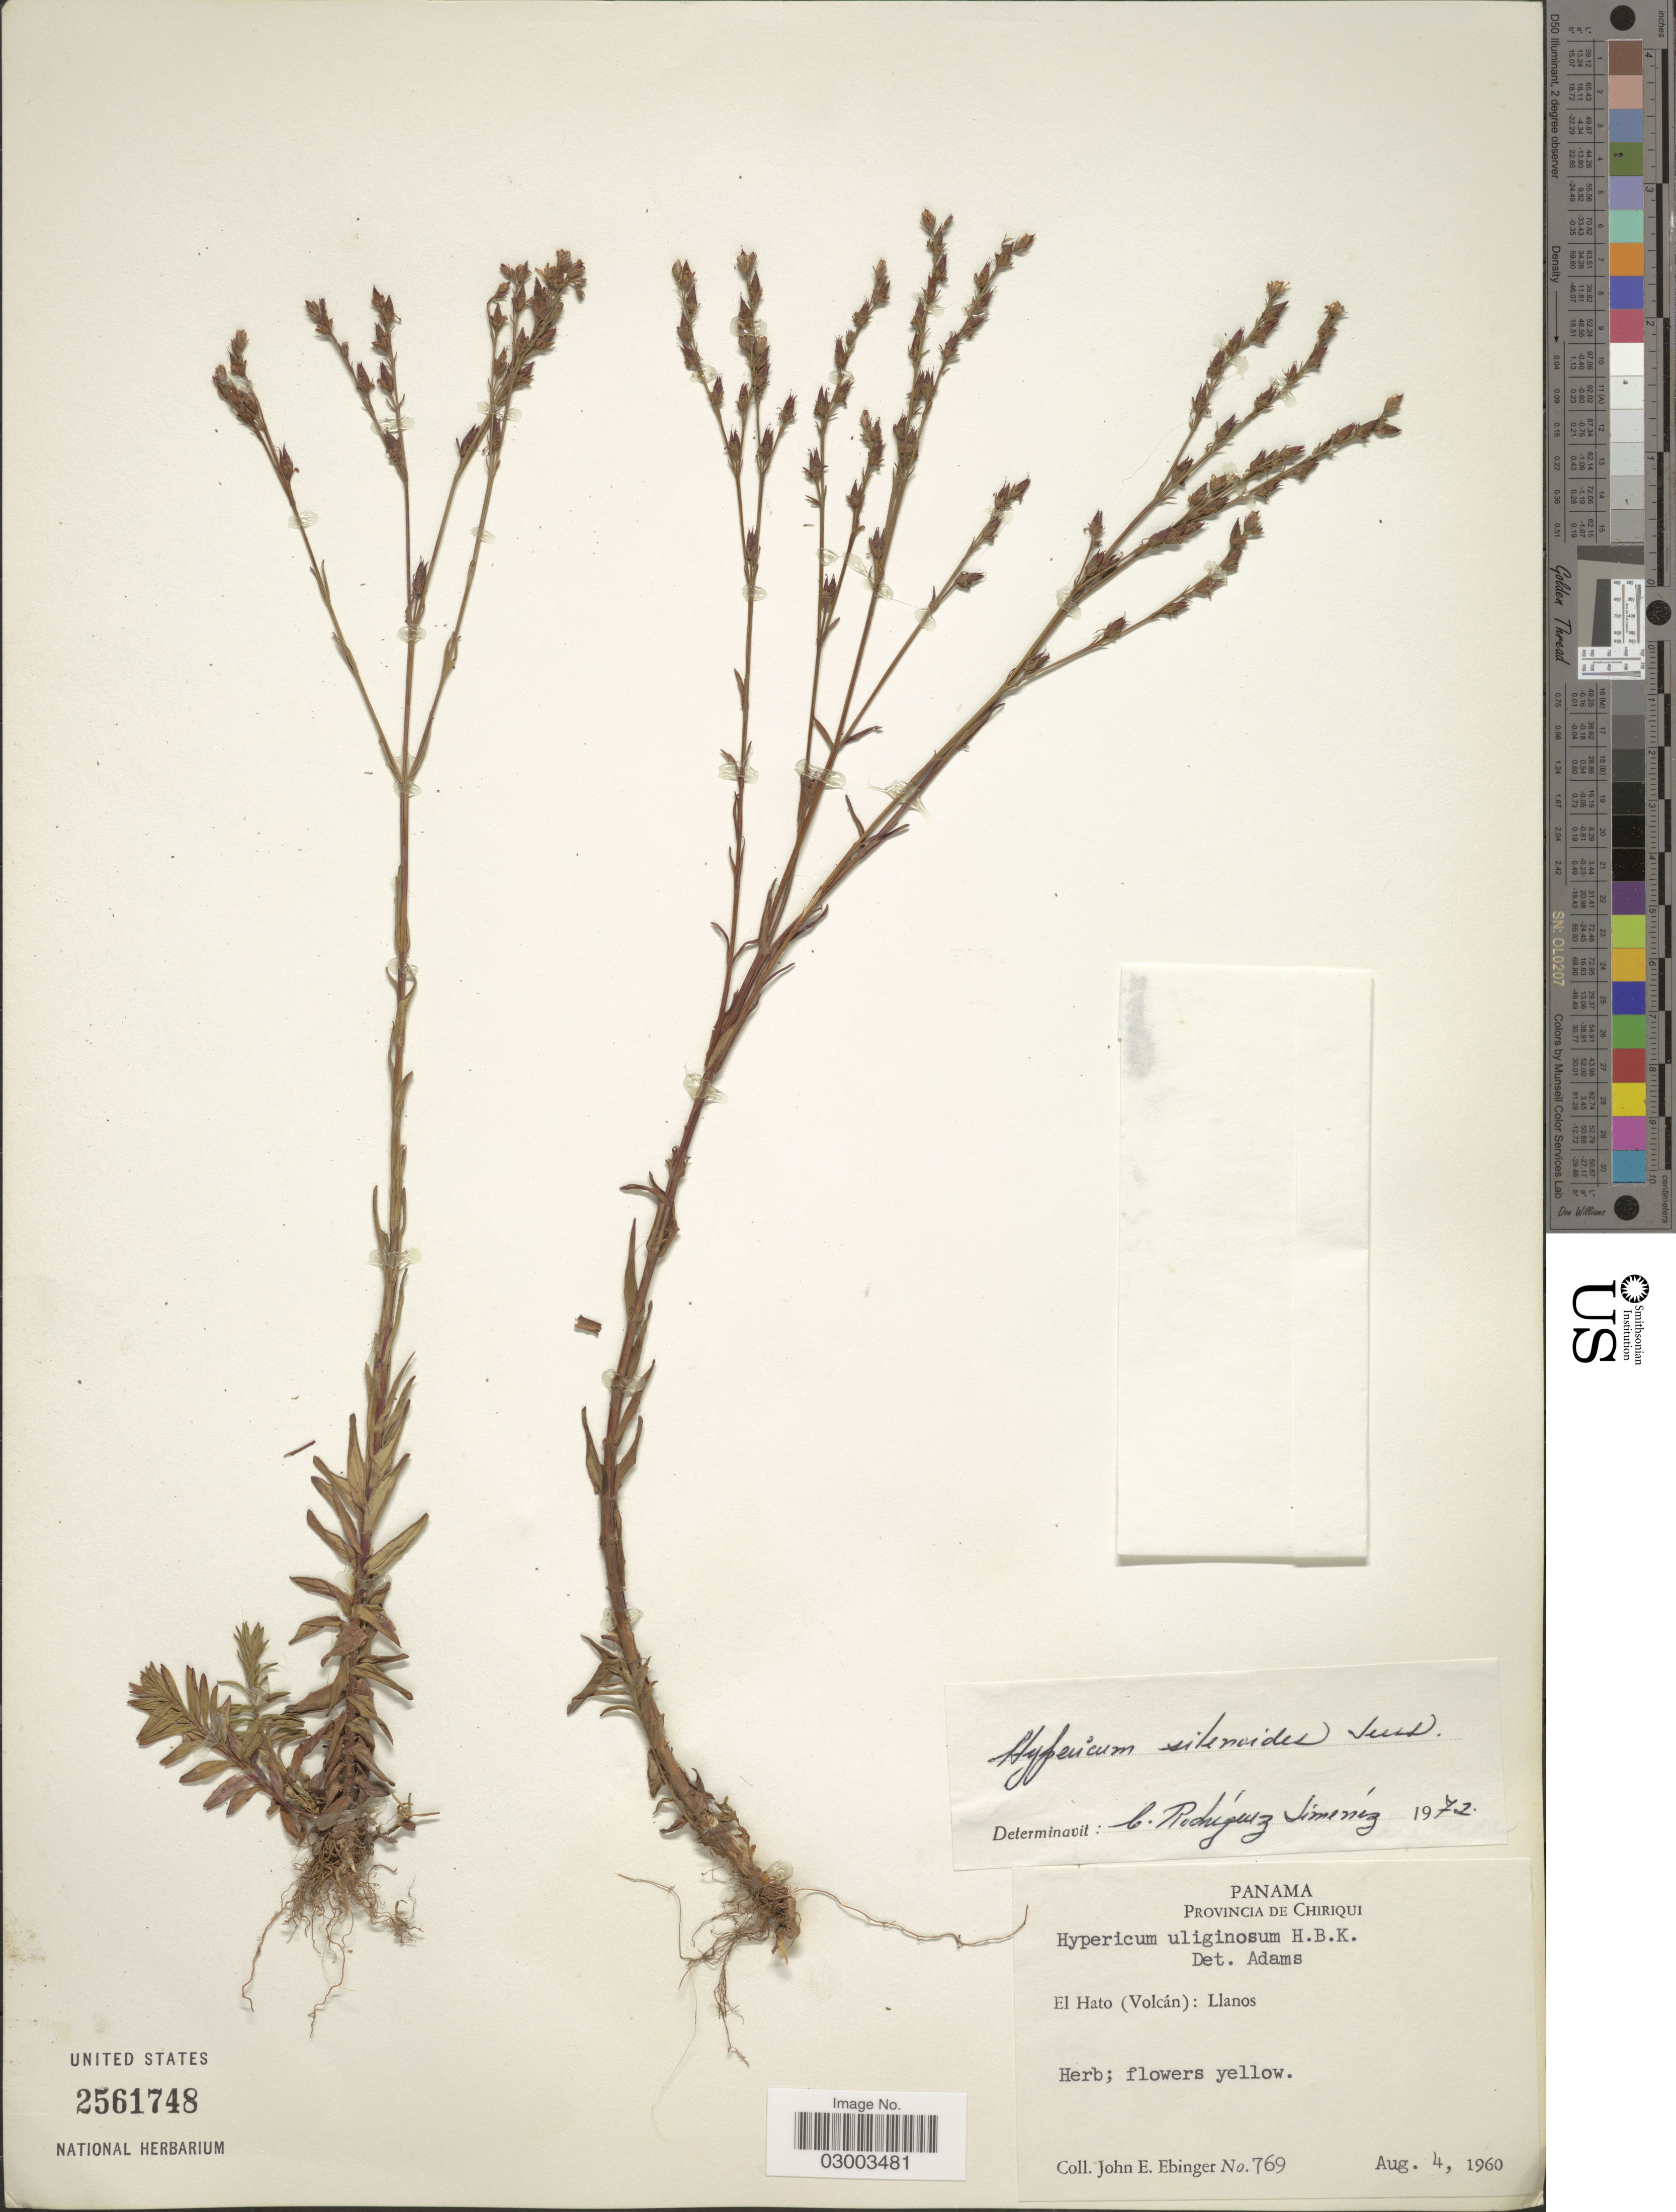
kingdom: Plantae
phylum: Tracheophyta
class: Magnoliopsida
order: Malpighiales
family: Hypericaceae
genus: Hypericum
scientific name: Hypericum silenoides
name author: Juss.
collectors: J. Ebinger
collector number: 769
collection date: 1960-08-04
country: Panama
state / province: Chiriqui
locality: El Hato (Volcán): Llanos.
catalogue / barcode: US 2561748